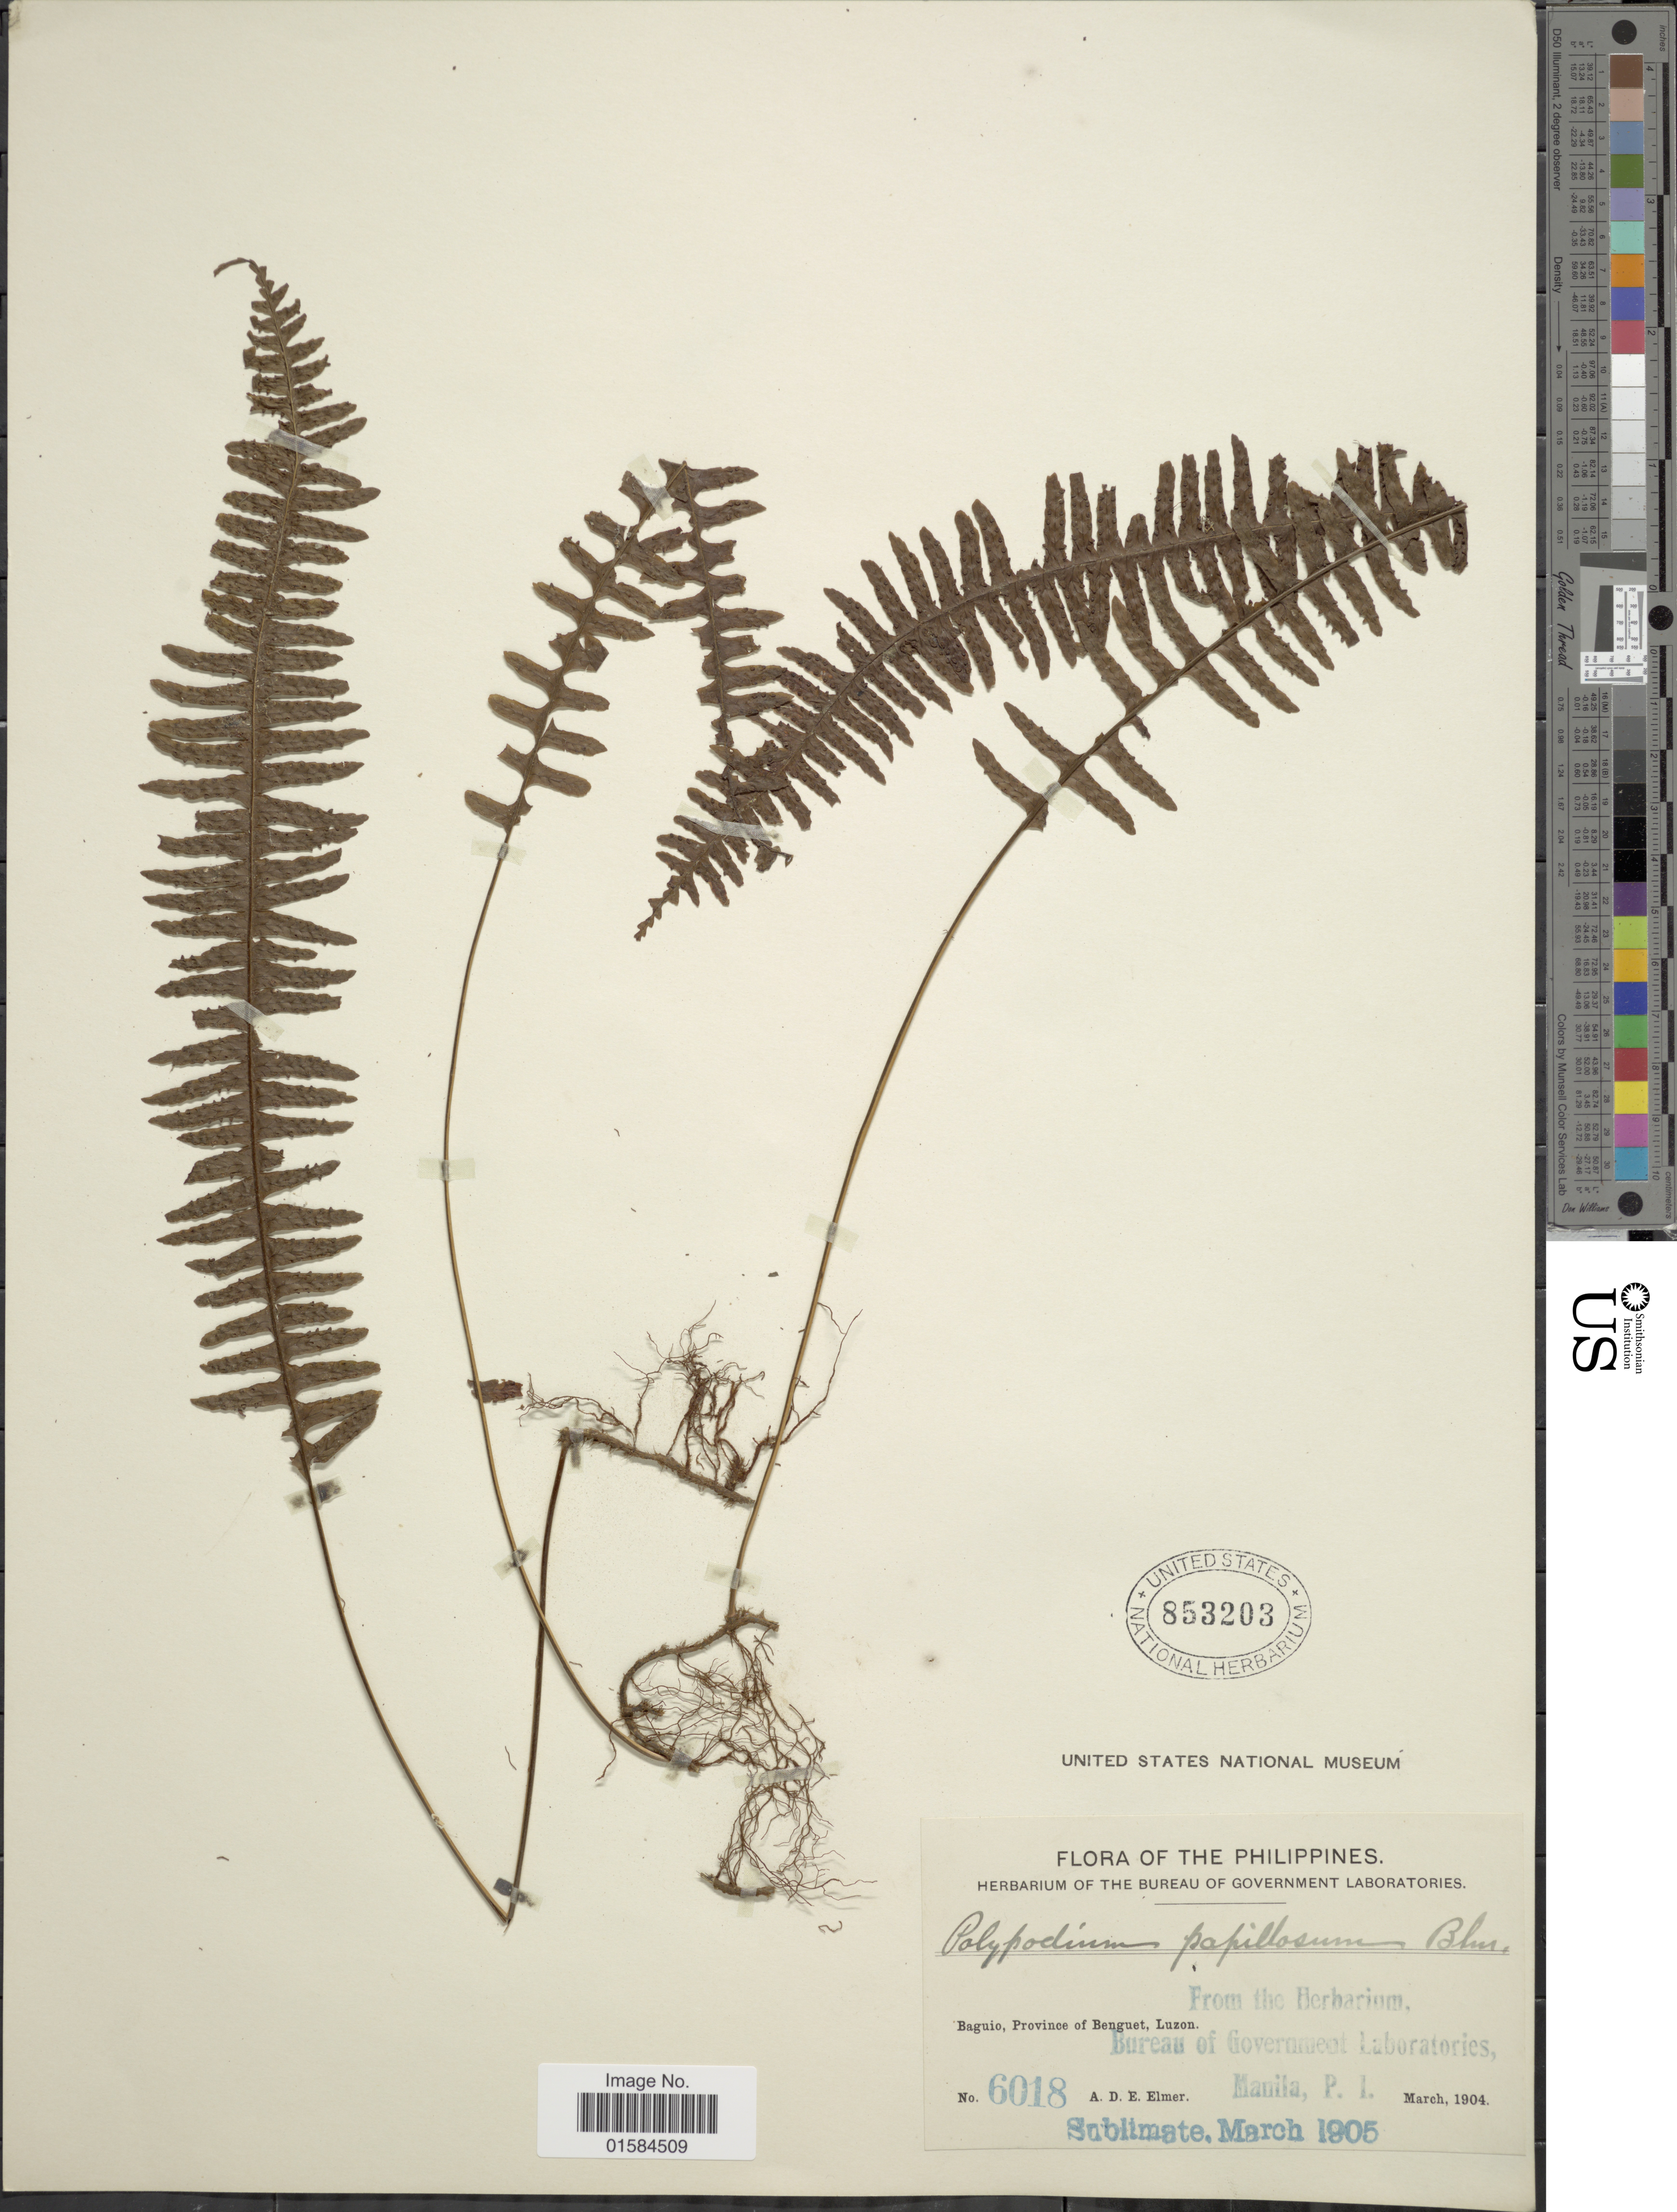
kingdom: Plantae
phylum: Tracheophyta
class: Polypodiopsida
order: Polypodiales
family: Polypodiaceae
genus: Thylacopteris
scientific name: Thylacopteris papillosa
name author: (Blume) Kunze ex J. Sm.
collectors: A. D. E. Elmer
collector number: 6018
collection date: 1905-03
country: Philippines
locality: Baguio, province of Benguet, Luzon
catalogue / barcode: US 853203